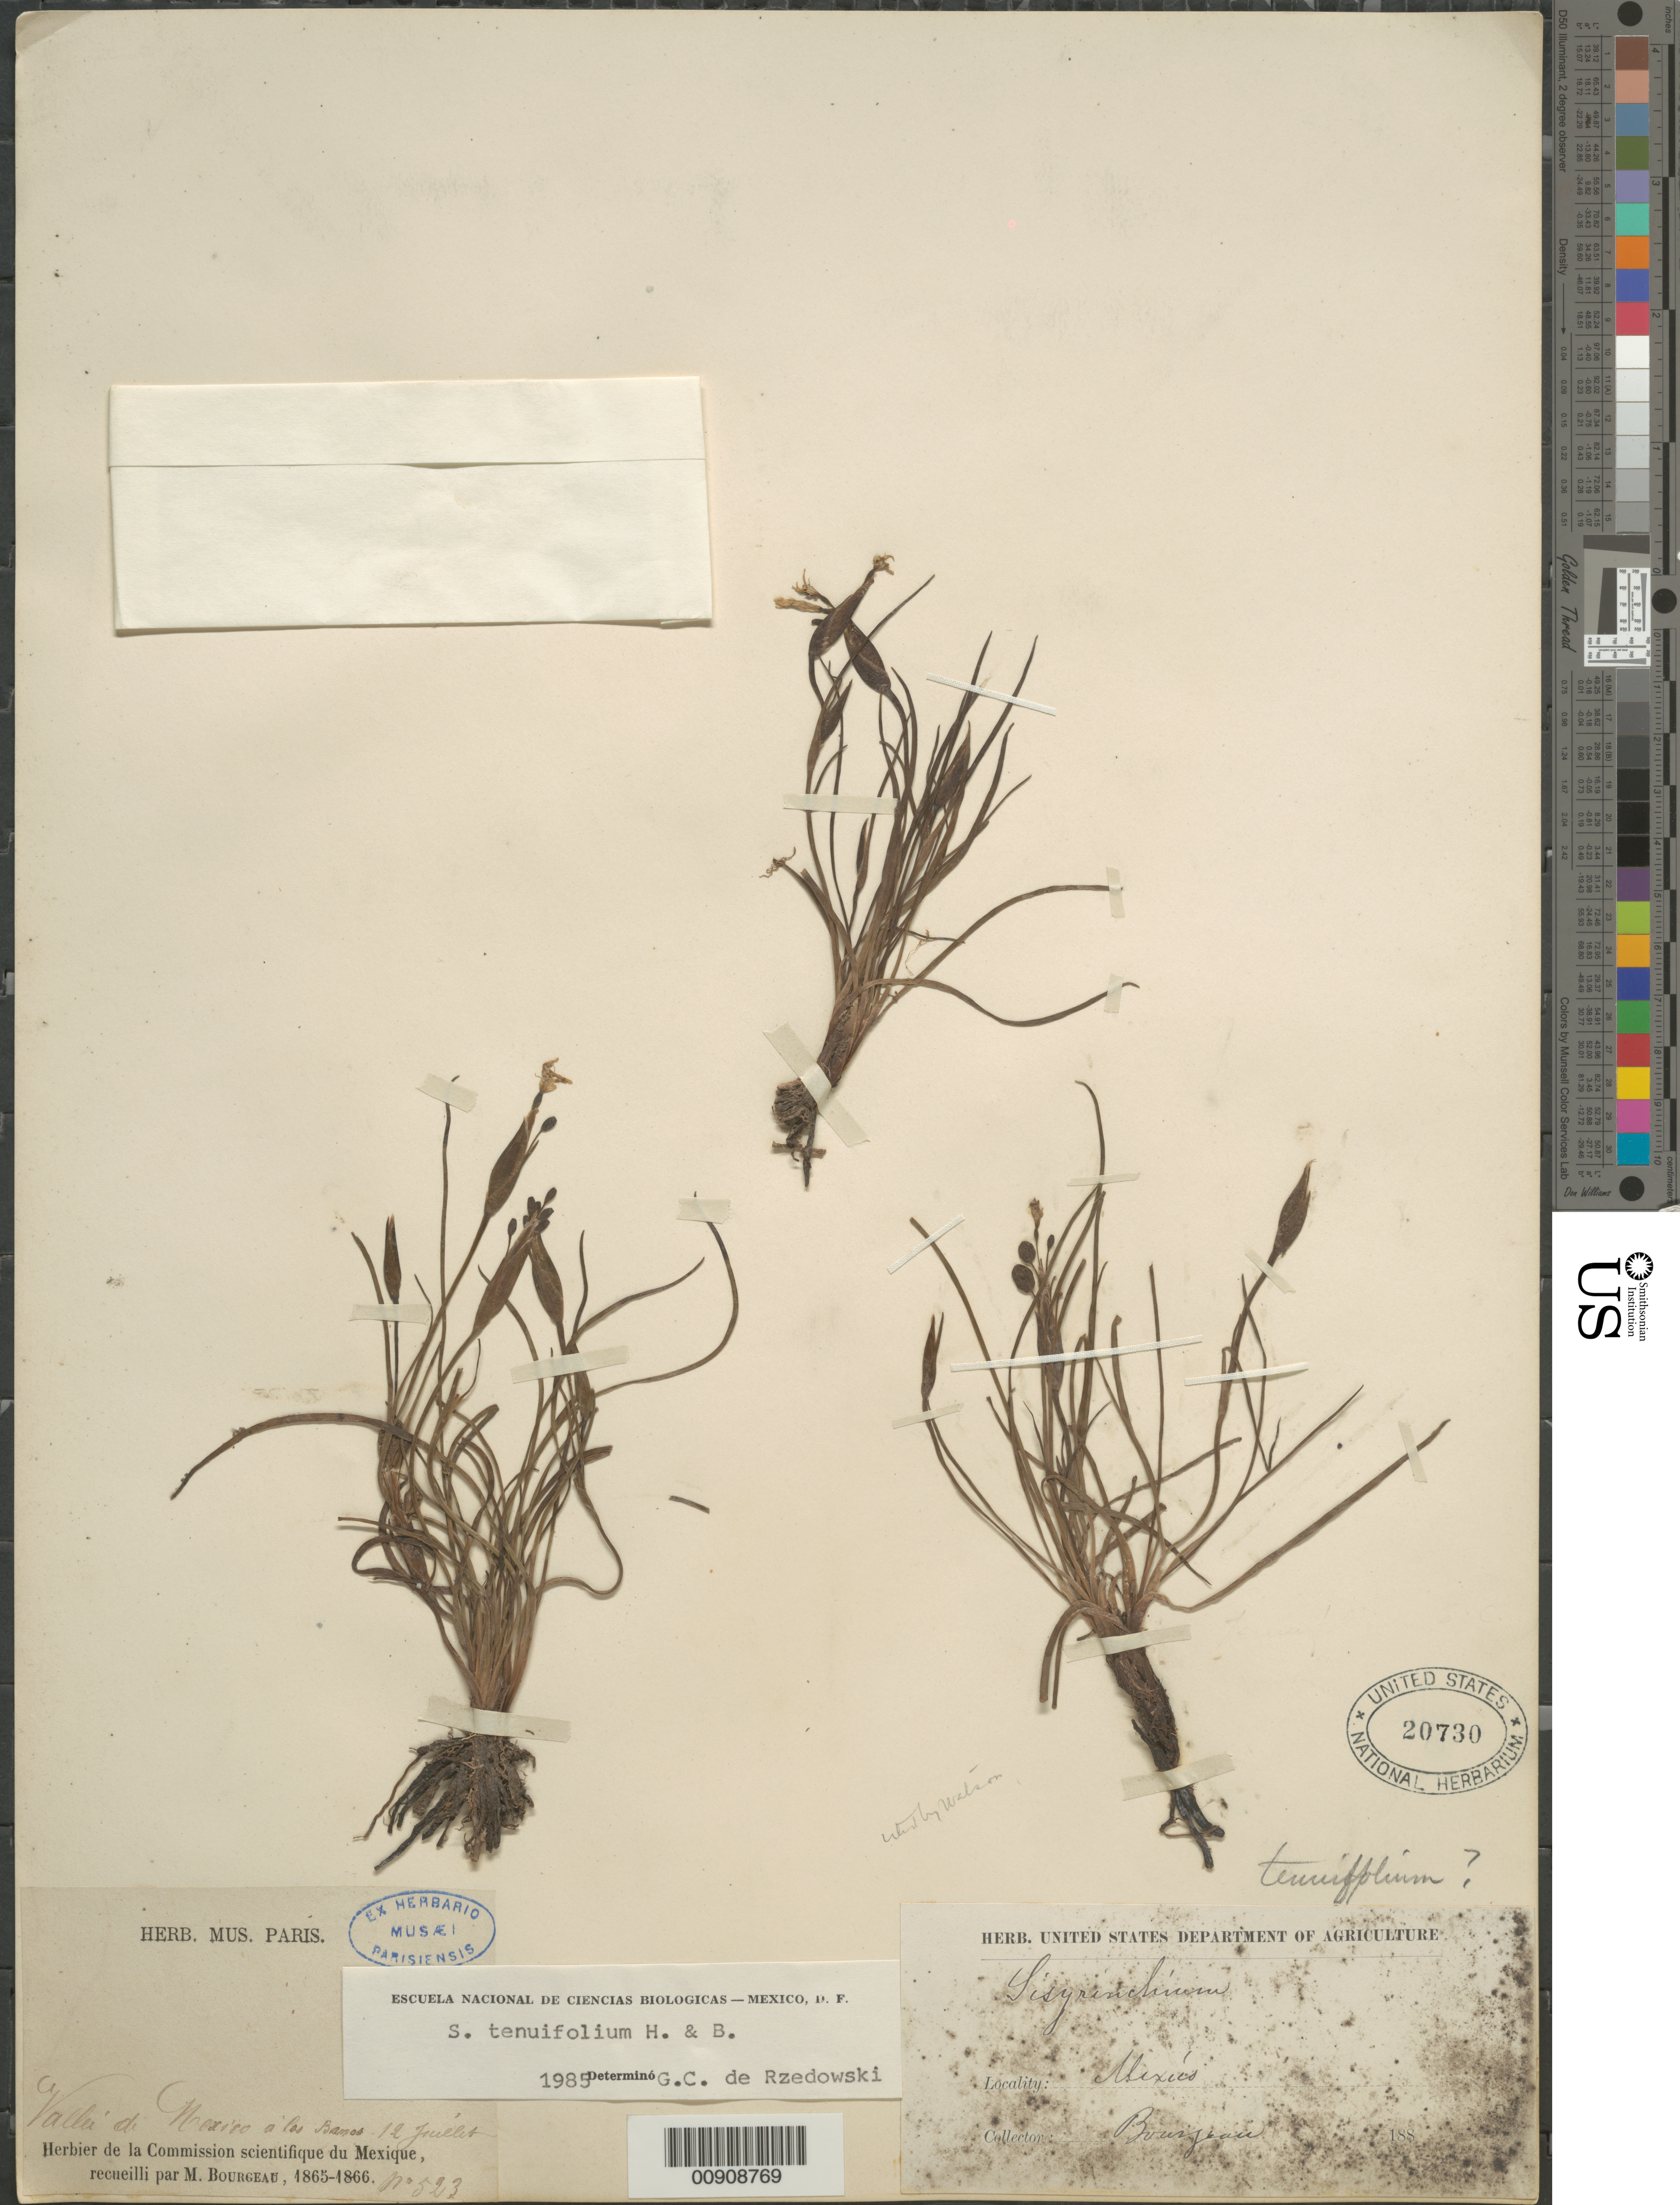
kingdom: Plantae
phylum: Tracheophyta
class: Liliopsida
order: Asparagales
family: Iridaceae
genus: Sisyrinchium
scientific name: Sisyrinchium tenuifolium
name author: Humb. & Bonpl. ex Willd.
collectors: E. Bourgeau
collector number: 523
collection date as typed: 12 Jul 1865 or 12 Jul 1866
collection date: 1865-07-12 or 1866-07-12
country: Mexico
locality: Vallée de Mexico à los Bamos.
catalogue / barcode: US 20730